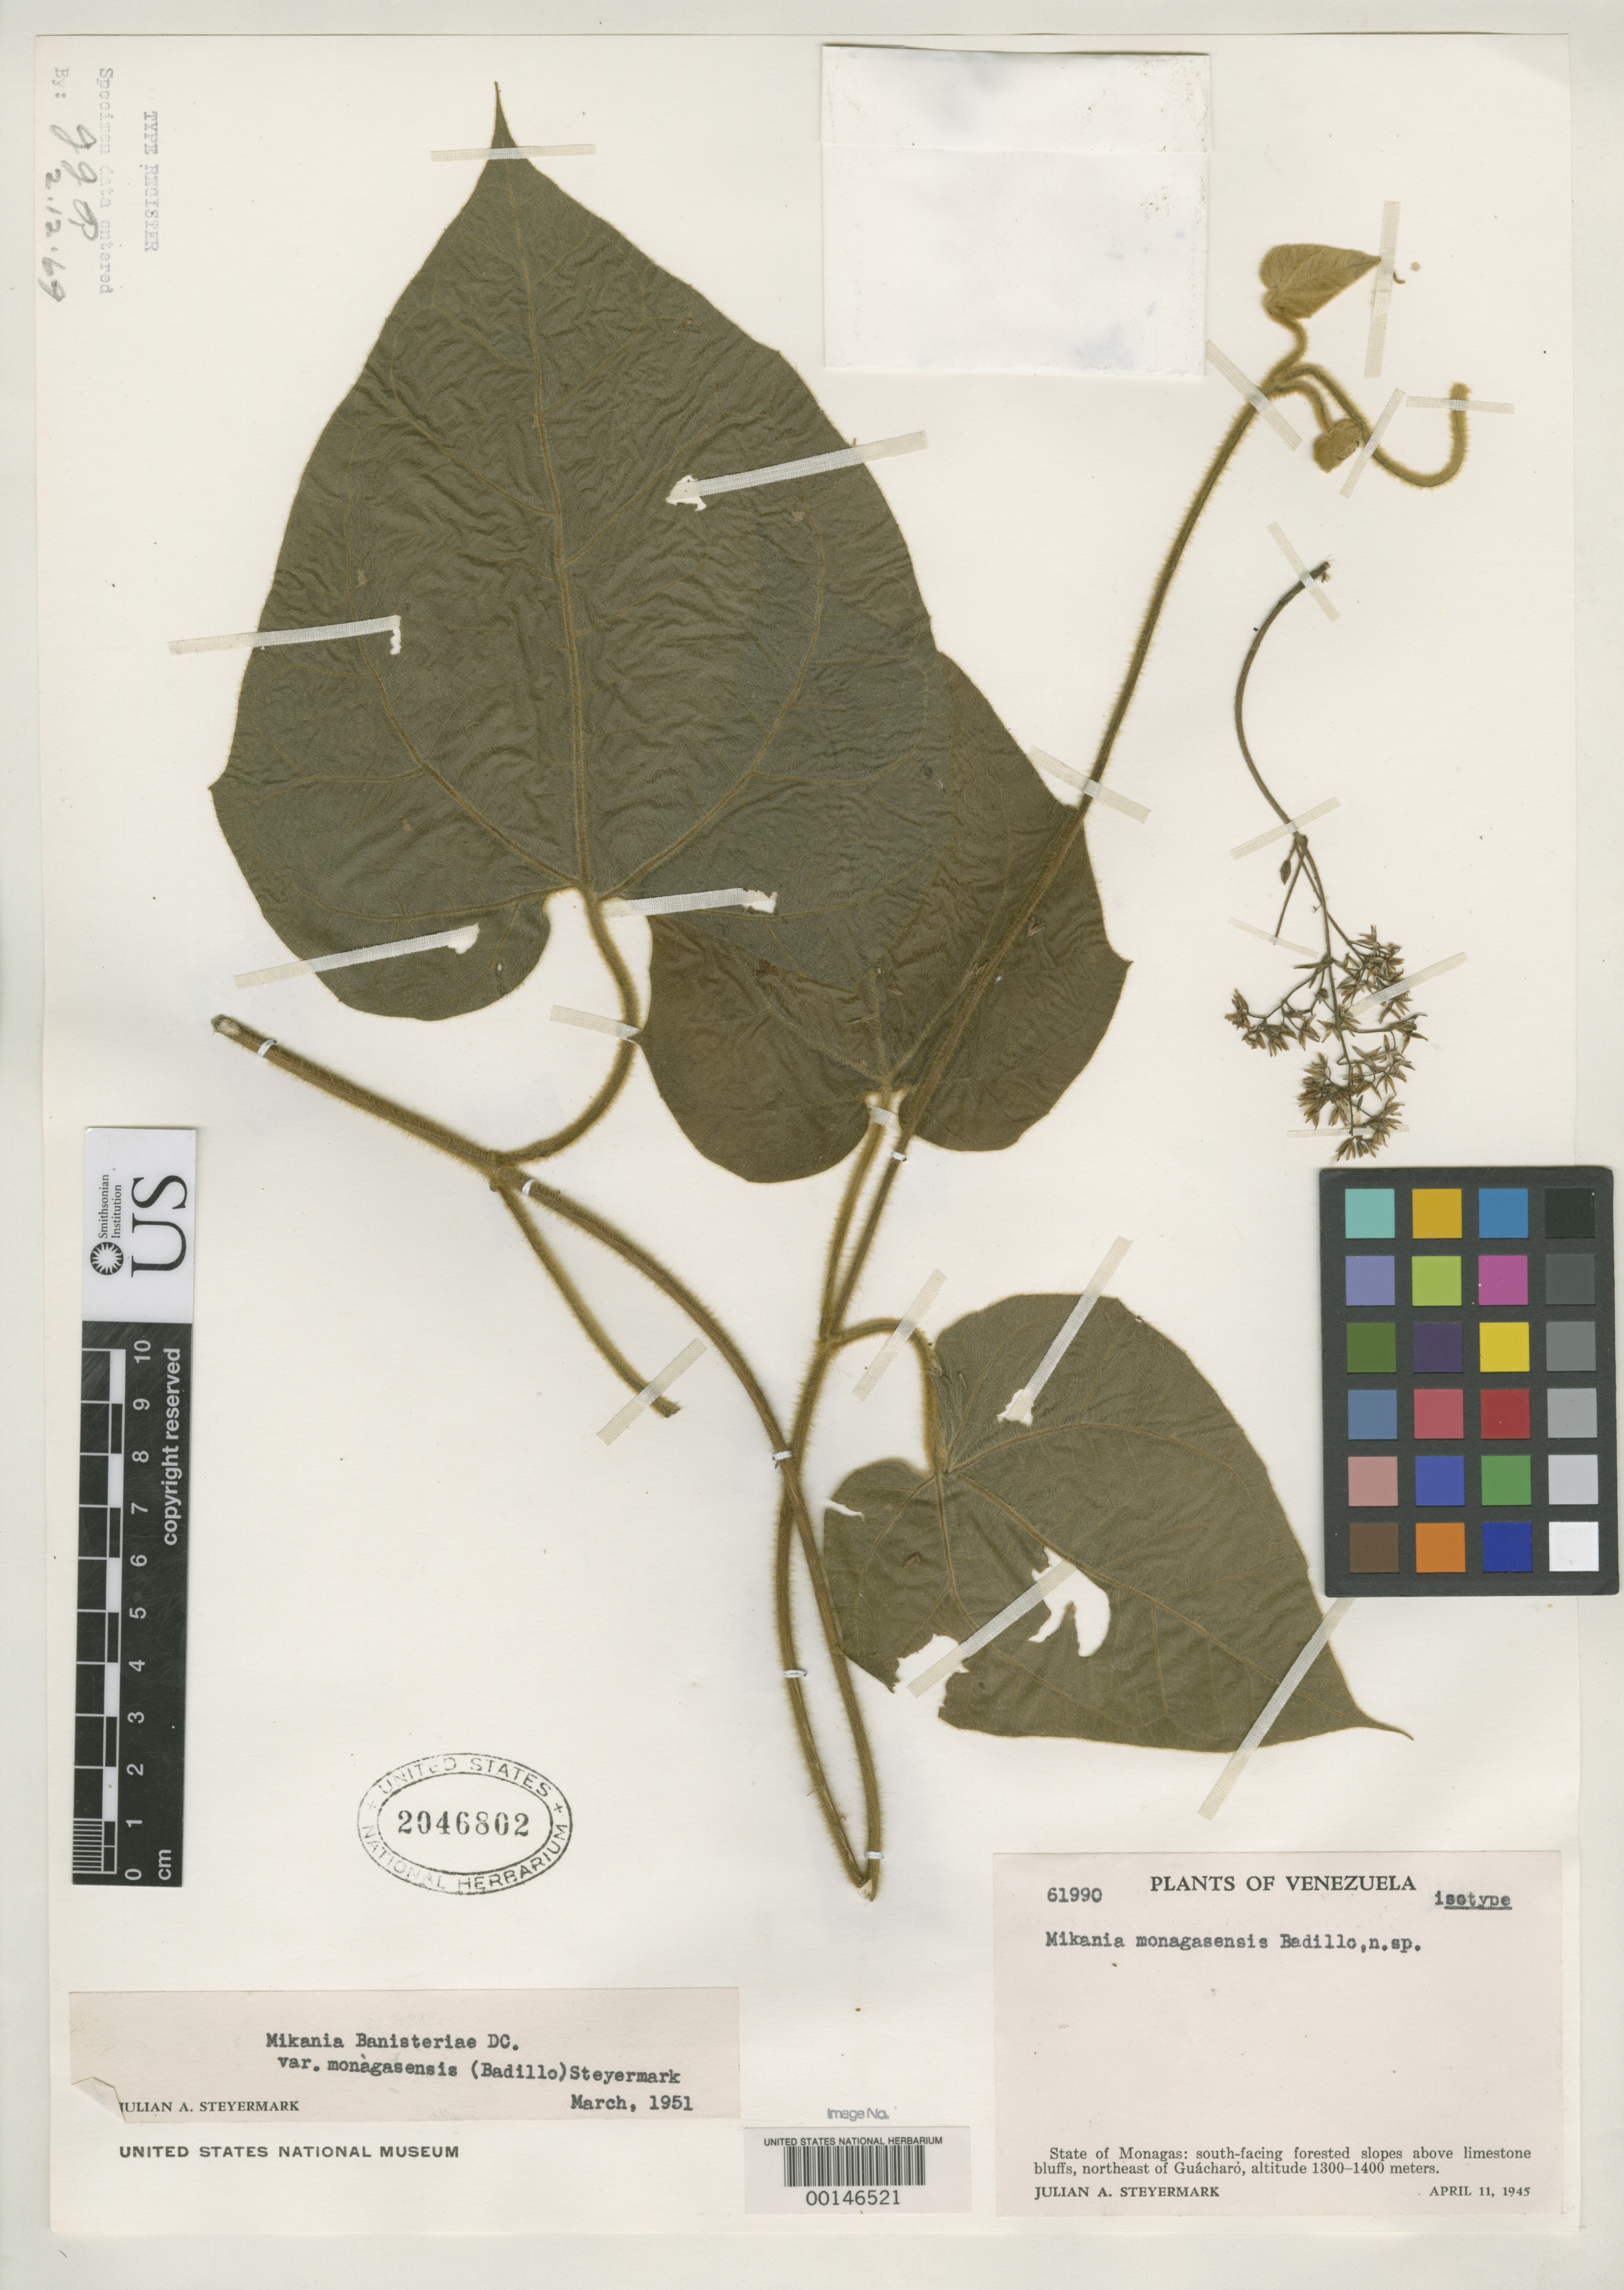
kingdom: Plantae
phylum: Tracheophyta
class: Magnoliopsida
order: Asterales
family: Asteraceae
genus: Mikania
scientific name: Mikania monagasensis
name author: V.M. Badillo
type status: Isotype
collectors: J. Steyermark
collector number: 61990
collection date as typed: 11 Apr 1945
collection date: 1945-04-11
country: Venezuela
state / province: Monagas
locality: Noreste del Guacharo.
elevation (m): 1300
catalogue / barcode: US 2046802